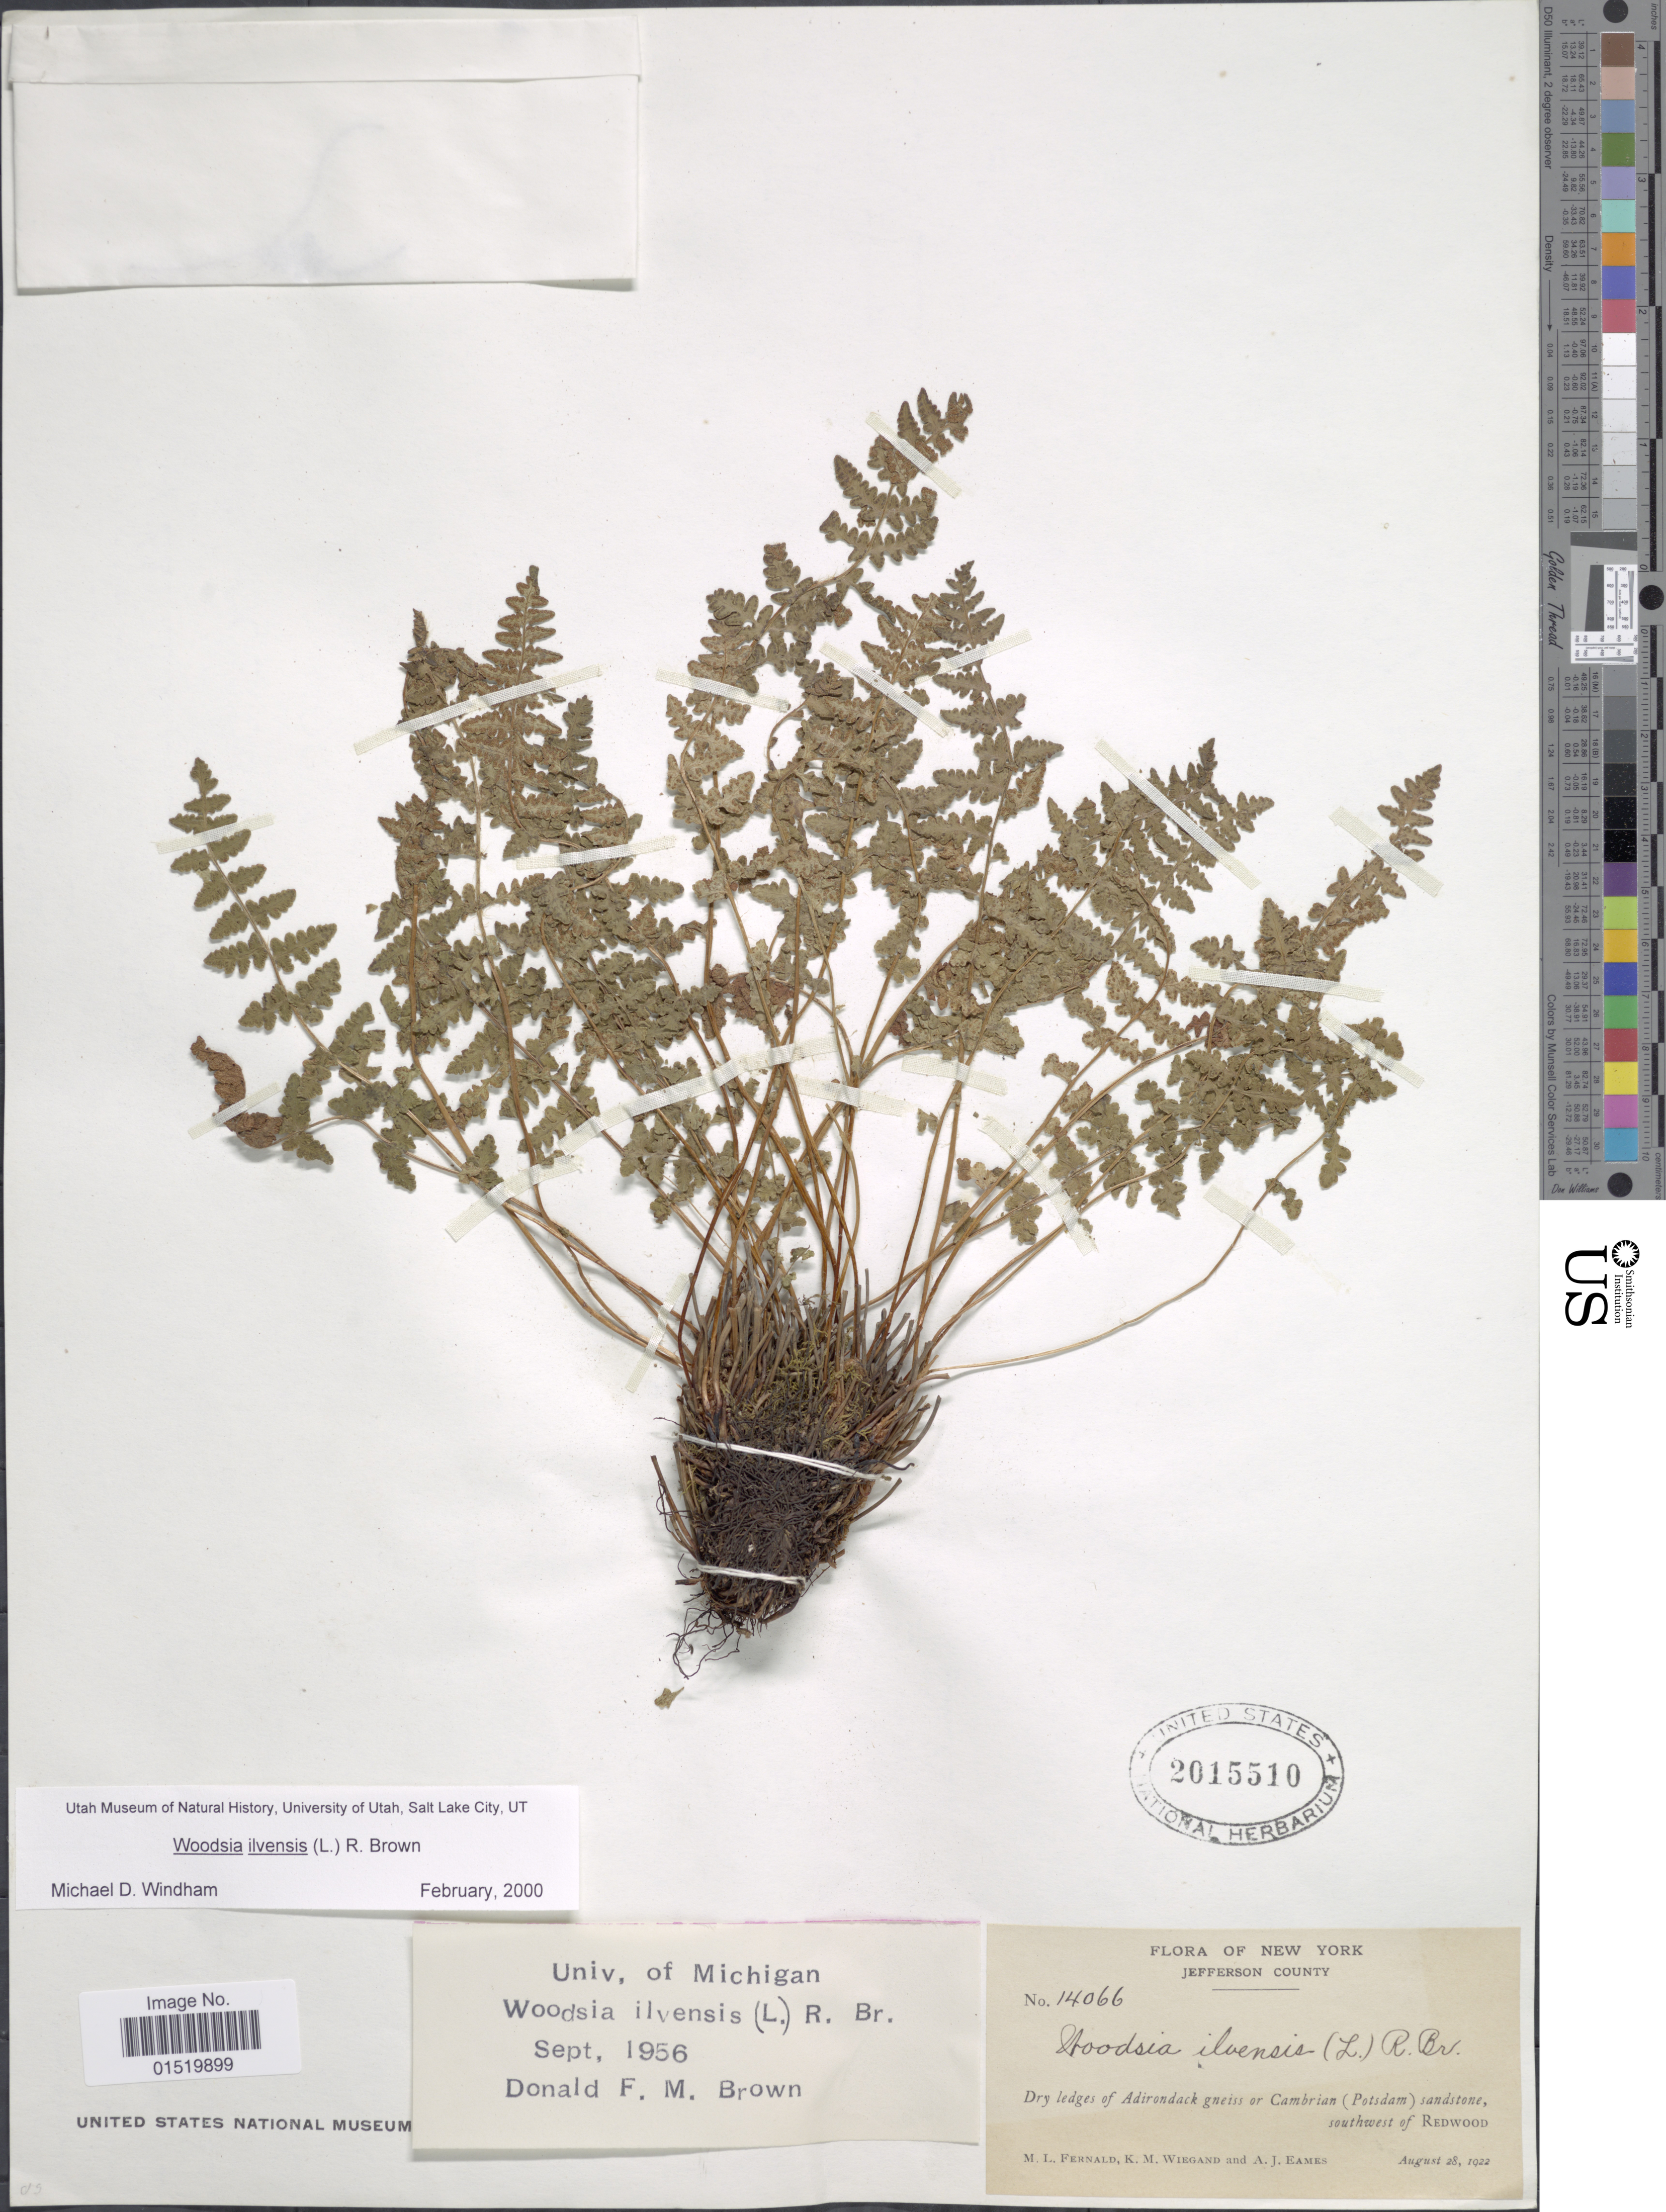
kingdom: Plantae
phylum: Tracheophyta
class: Polypodiopsida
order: Polypodiales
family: Woodsiaceae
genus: Woodsia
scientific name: Woodsia ilvensis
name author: (L.) R. Br.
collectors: M. L. Fernald, K. M. Wiegand & A. J. Eames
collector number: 14066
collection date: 1922-08-28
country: United States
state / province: New York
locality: Jefferson County, Dry ledges of Adirondack gneiss or Cambrian (Potsdam) sandstone, southwest of Redwood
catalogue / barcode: US 2015510